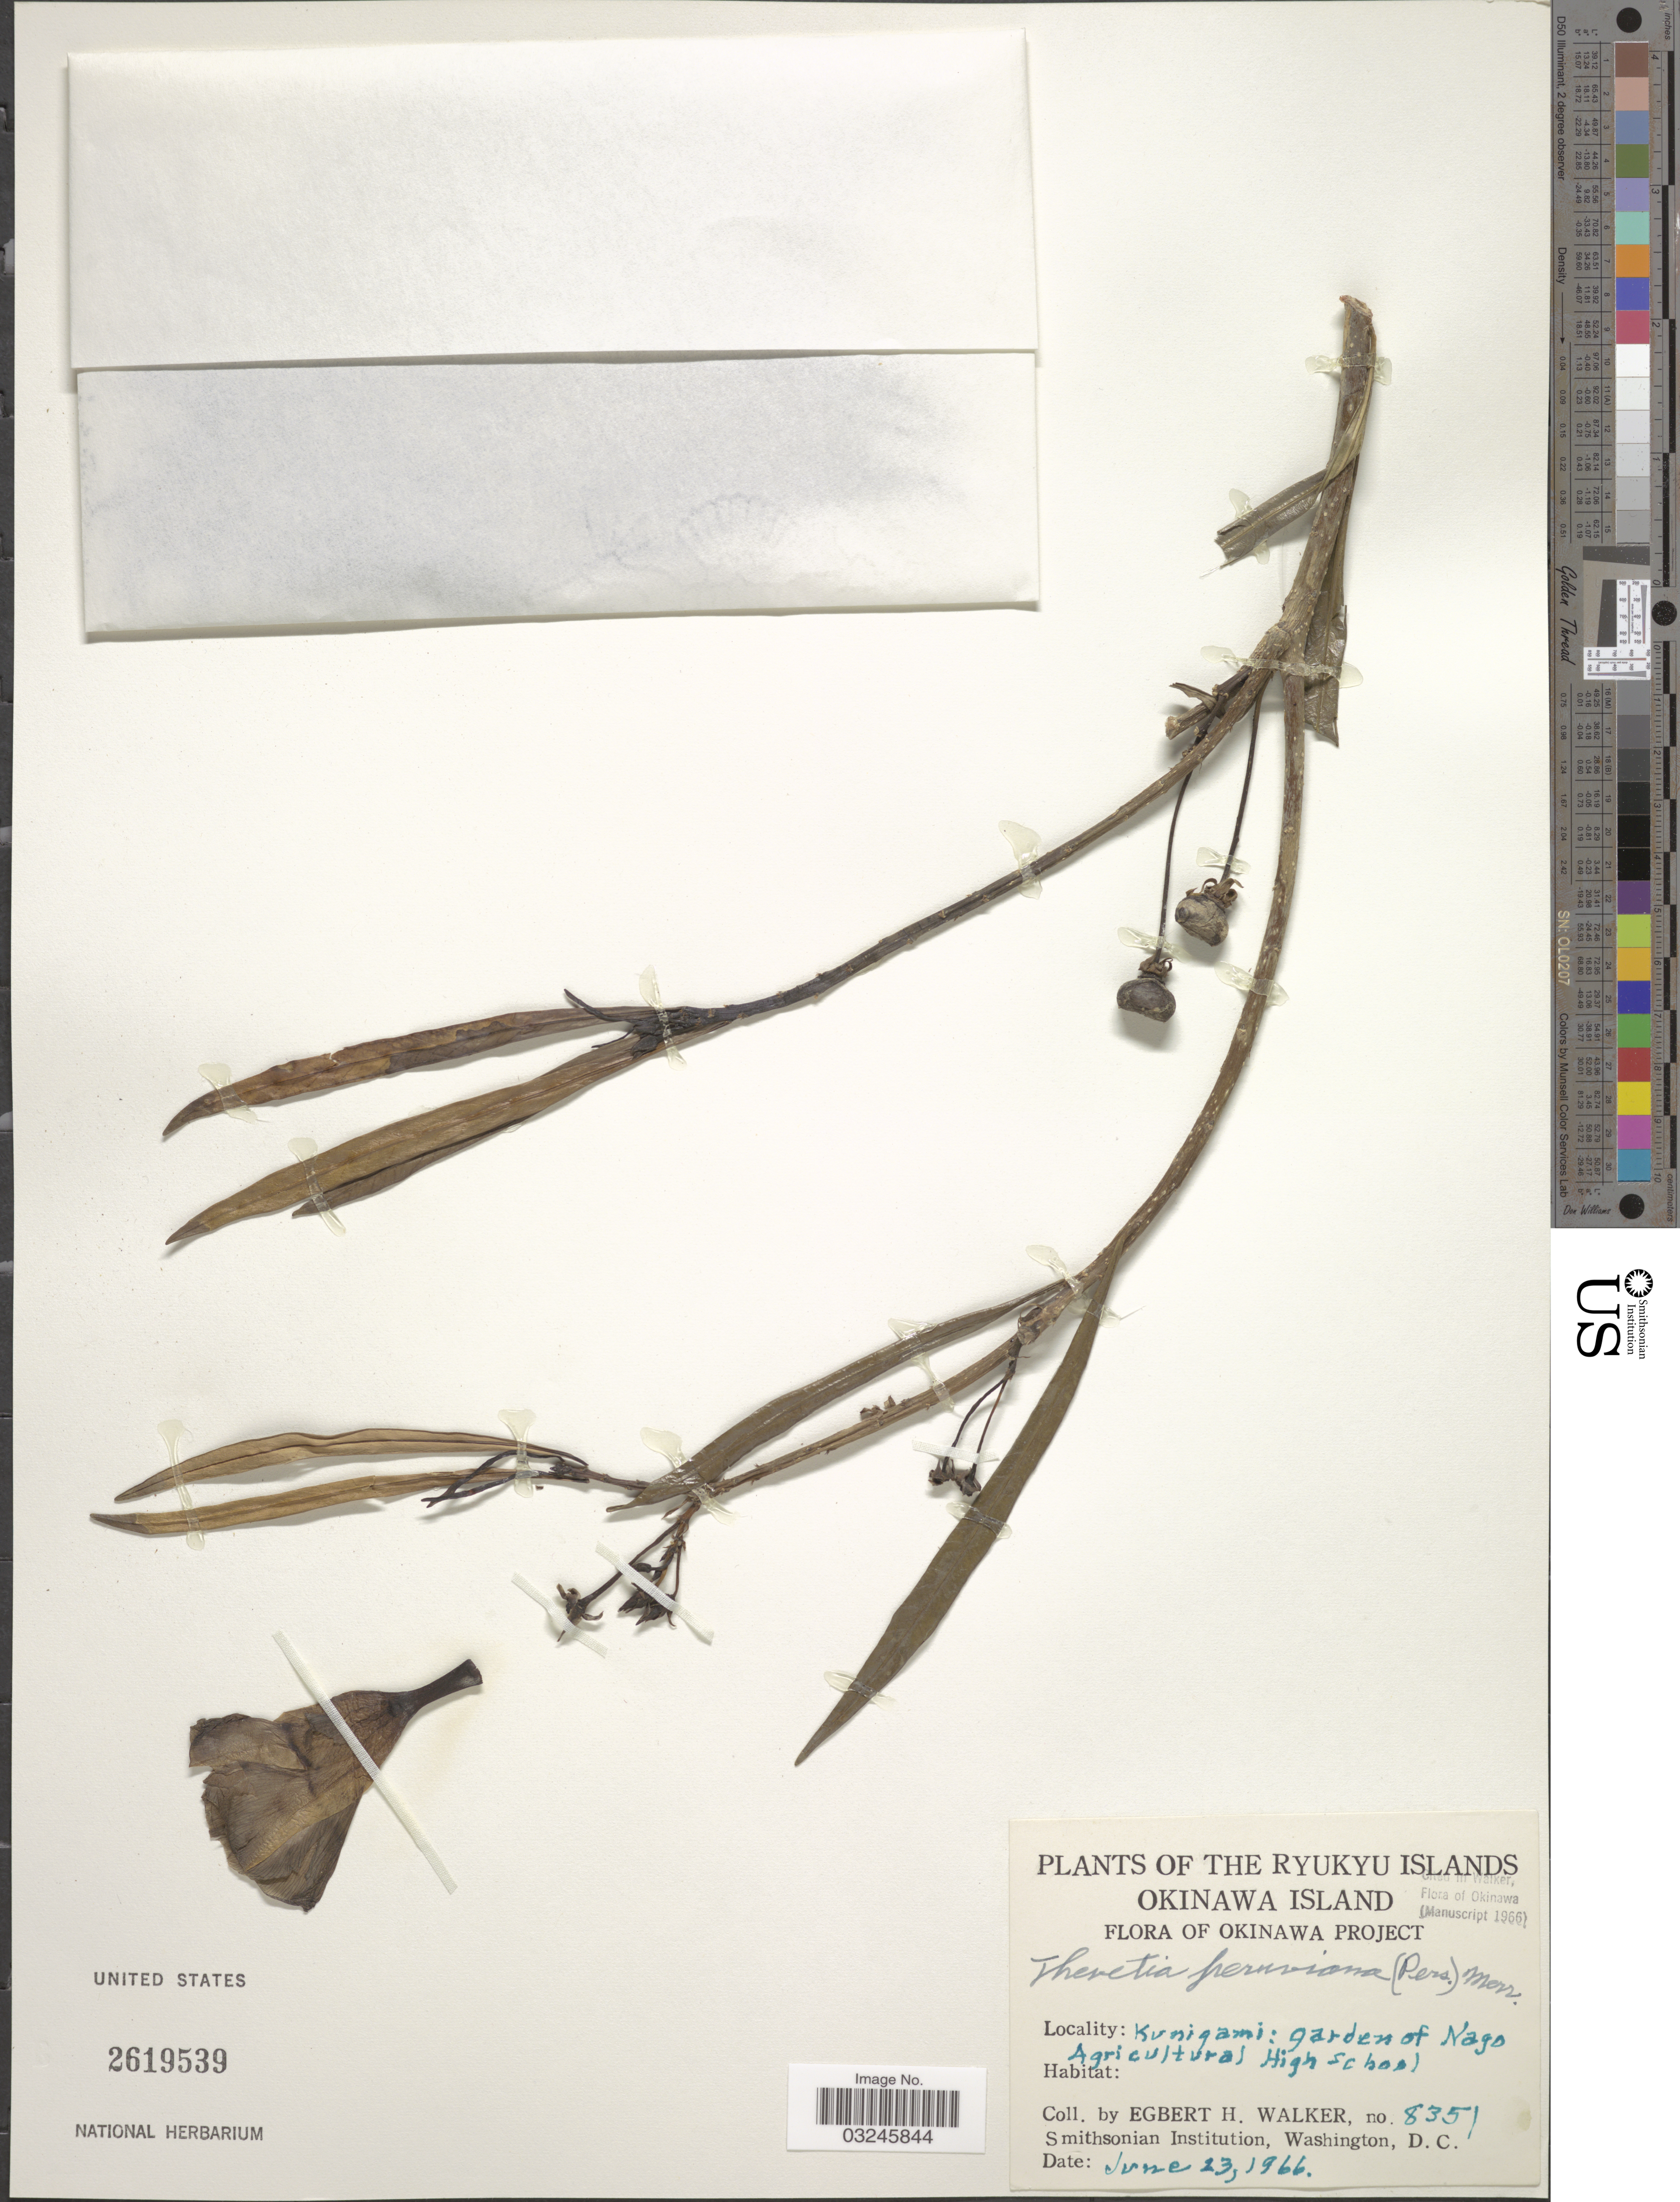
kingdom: Plantae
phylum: Tracheophyta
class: Magnoliopsida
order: Gentianales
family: Apocynaceae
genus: Thevetia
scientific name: Thevetia peruviana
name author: (Pers.) K. Schum.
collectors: E. H. Walker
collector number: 8351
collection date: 1966-06-23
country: Japan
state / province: Okinawa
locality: The Ryukyu Islands, Okinawa Island, Okinawa Project, Kunigami: garden of Nago Agricultural High School.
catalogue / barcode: US 2619539